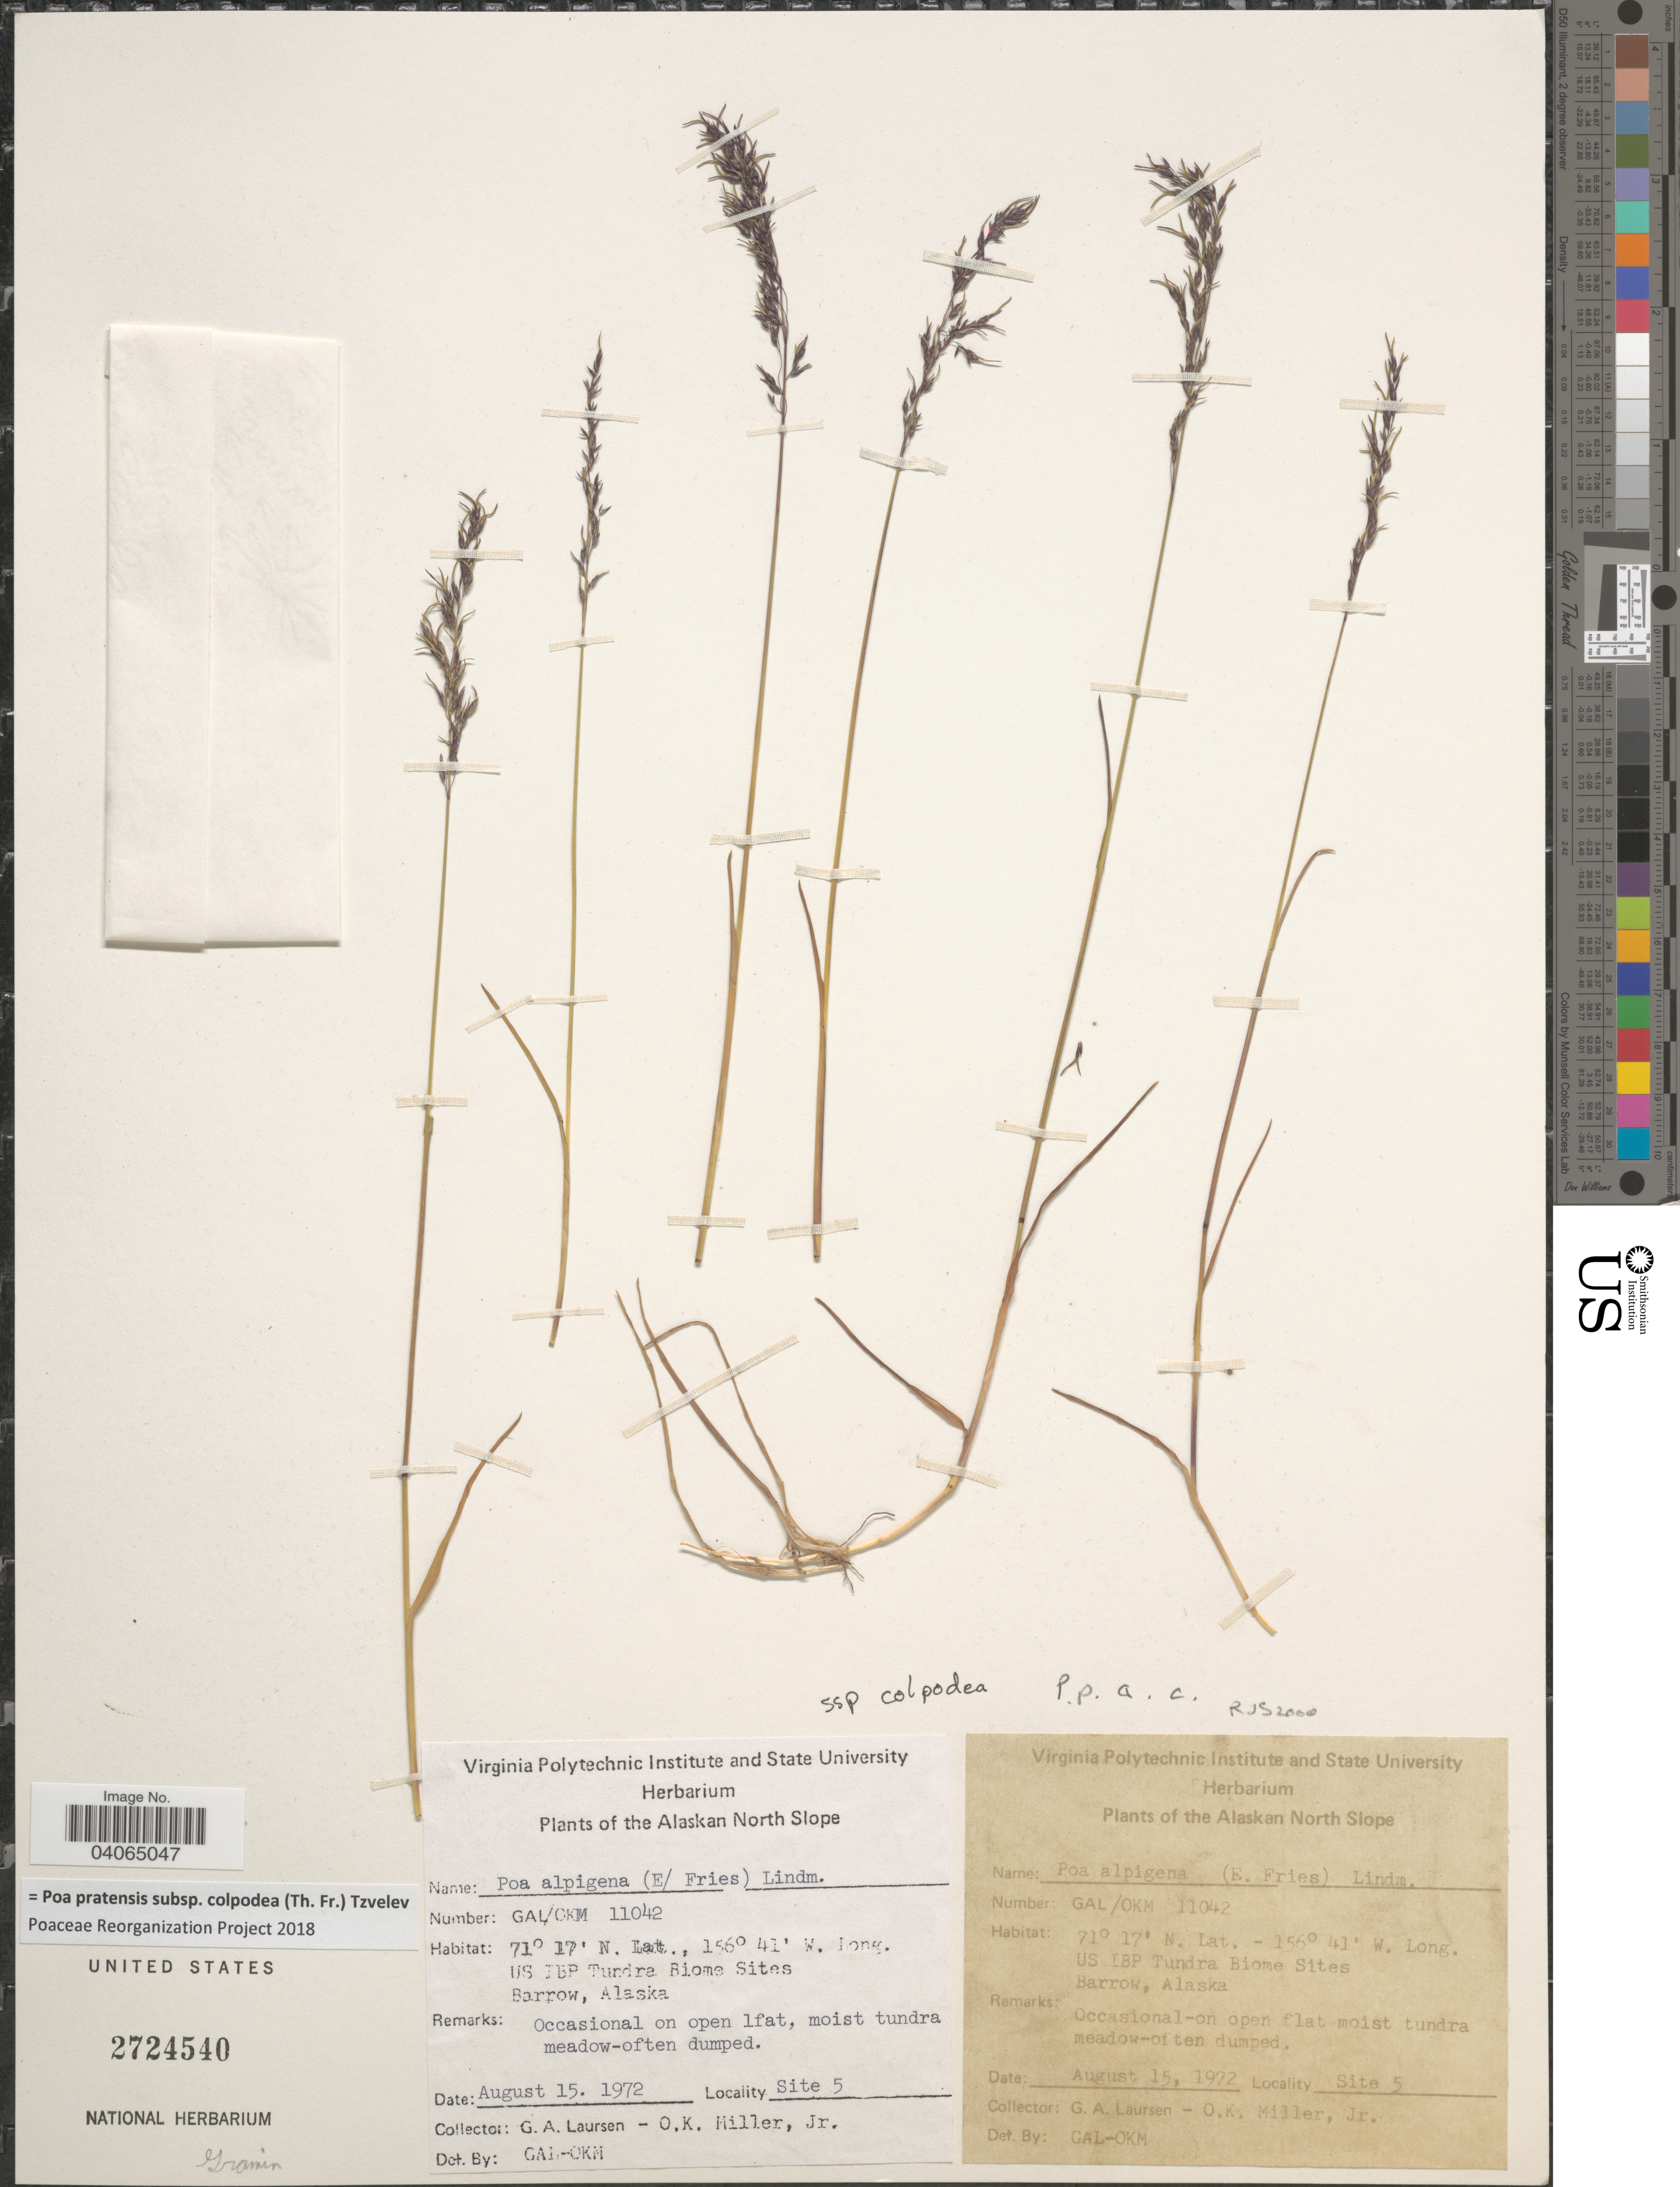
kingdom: Plantae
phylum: Tracheophyta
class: Liliopsida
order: Poales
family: Poaceae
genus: Poa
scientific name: Poa pratensis subsp. colpodea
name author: (Th. Fr.) Tzvelev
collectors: G. Laursen & O. Miller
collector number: GAL/OKM 11042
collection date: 1972-08-15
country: United States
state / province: Alaska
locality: The Alaskan North Slope. US IBP Tundra Biome Sites. Barrow.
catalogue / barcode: US 2724540